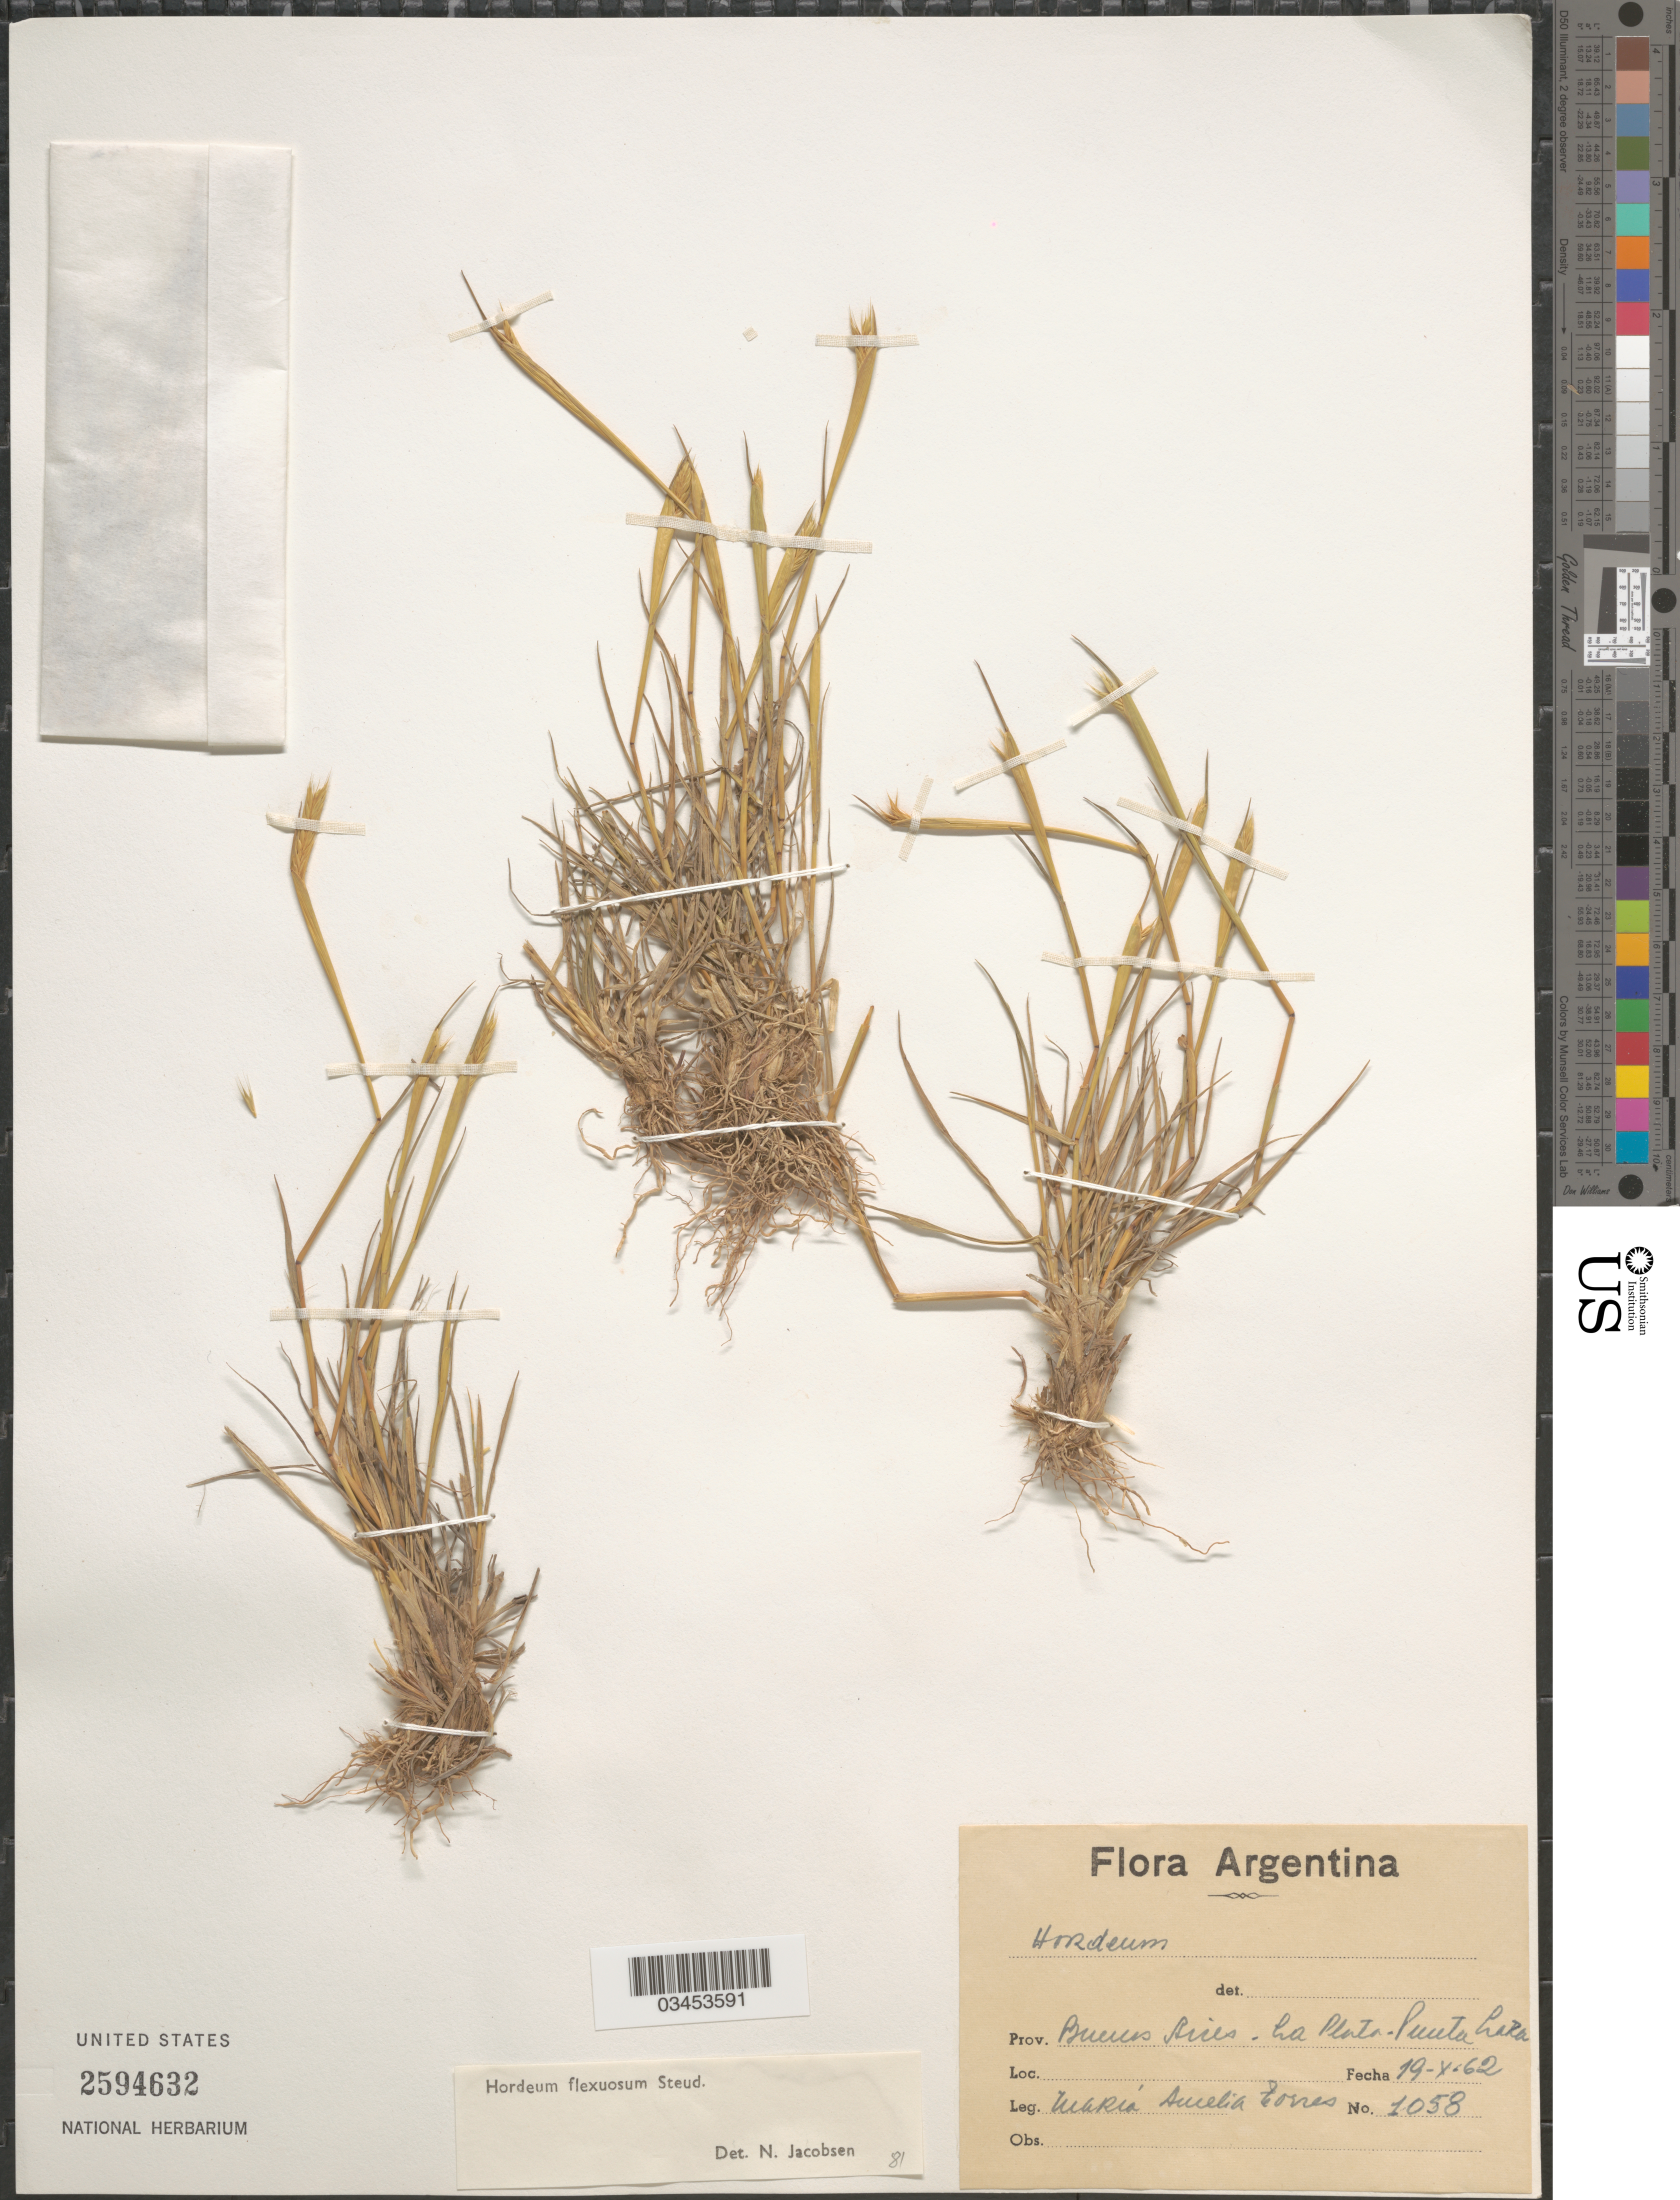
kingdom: Plantae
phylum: Tracheophyta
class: Liliopsida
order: Poales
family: Poaceae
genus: Hordeum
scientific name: Hordeum flexuosum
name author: Nees ex Steud.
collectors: M. Torres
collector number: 1058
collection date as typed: Transcribed d/m/y: 19/10/62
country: Argentina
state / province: Buenos Aires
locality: La Plata-Punta Lara.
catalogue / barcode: US 2594632